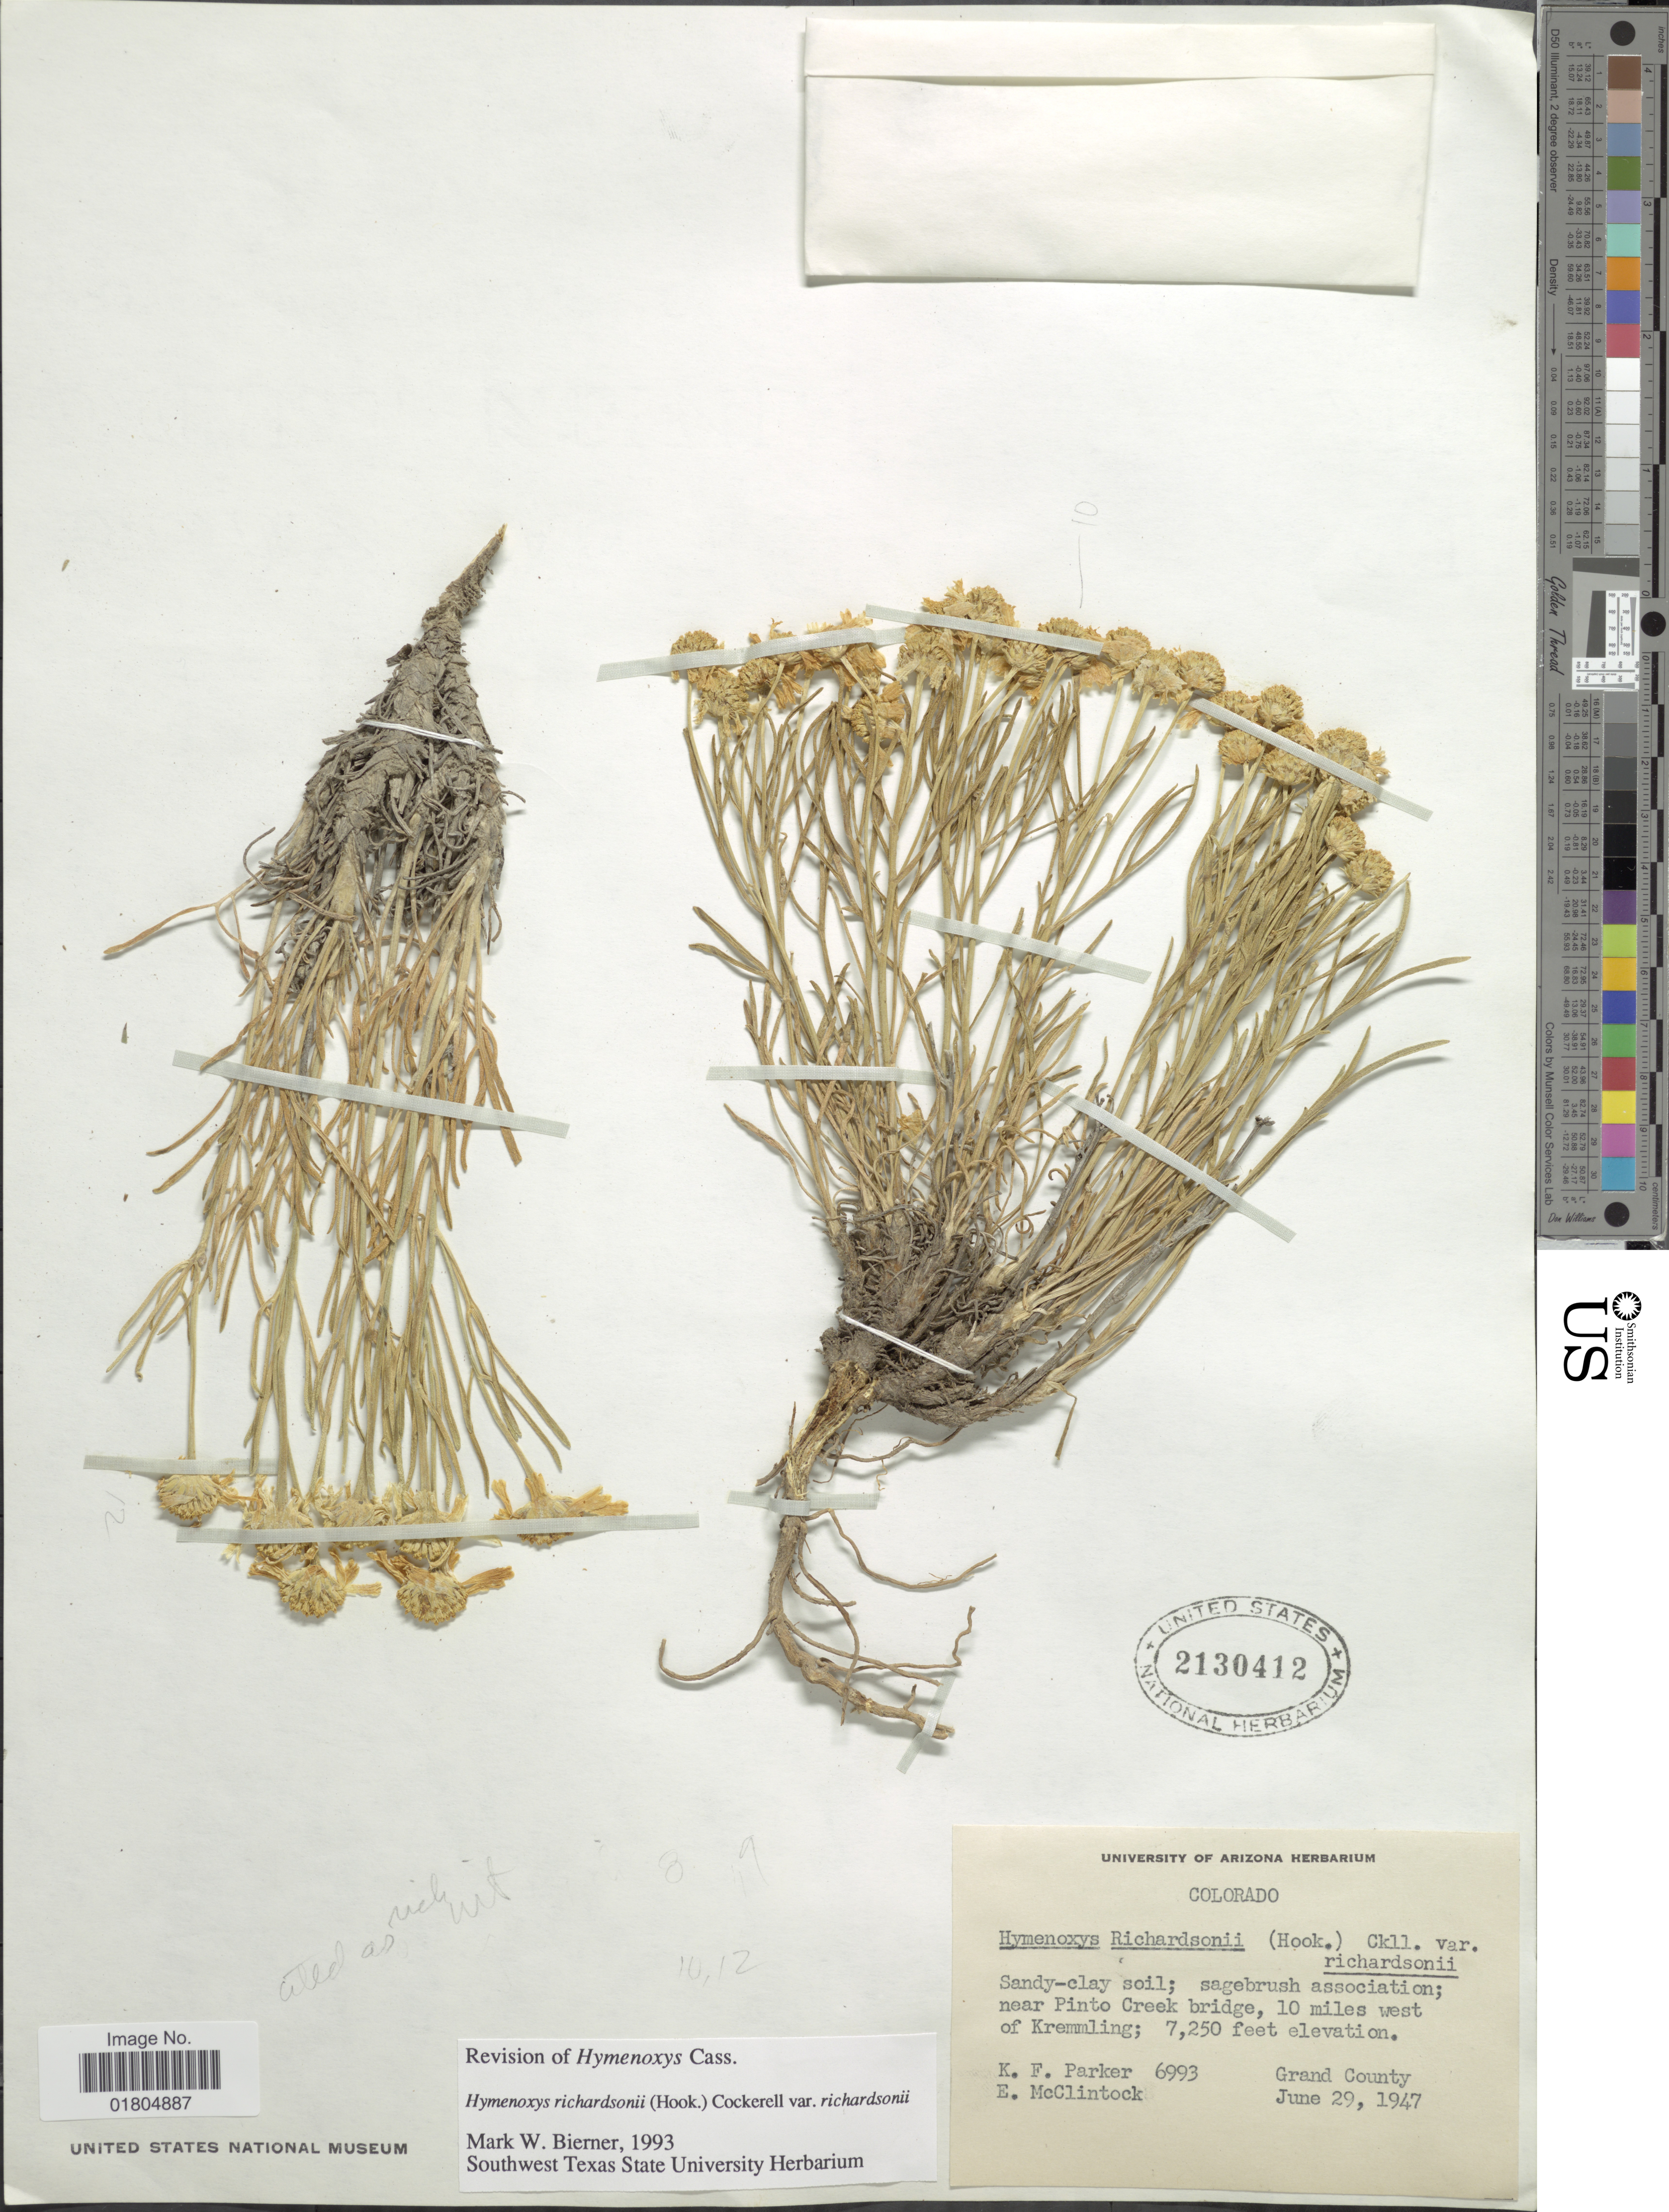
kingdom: Plantae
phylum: Tracheophyta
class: Magnoliopsida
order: Asterales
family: Asteraceae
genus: Hymenoxys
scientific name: Hymenoxys richardsonii var. richardsonii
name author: (Hook.) Cockerell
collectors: K. F. Parker & E. McClintock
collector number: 6993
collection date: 1947-06-29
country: United States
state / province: Colorado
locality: Near Pinto Creek bridge, 10 miles west of Kremmling. Grand County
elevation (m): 2210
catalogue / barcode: US 2130412